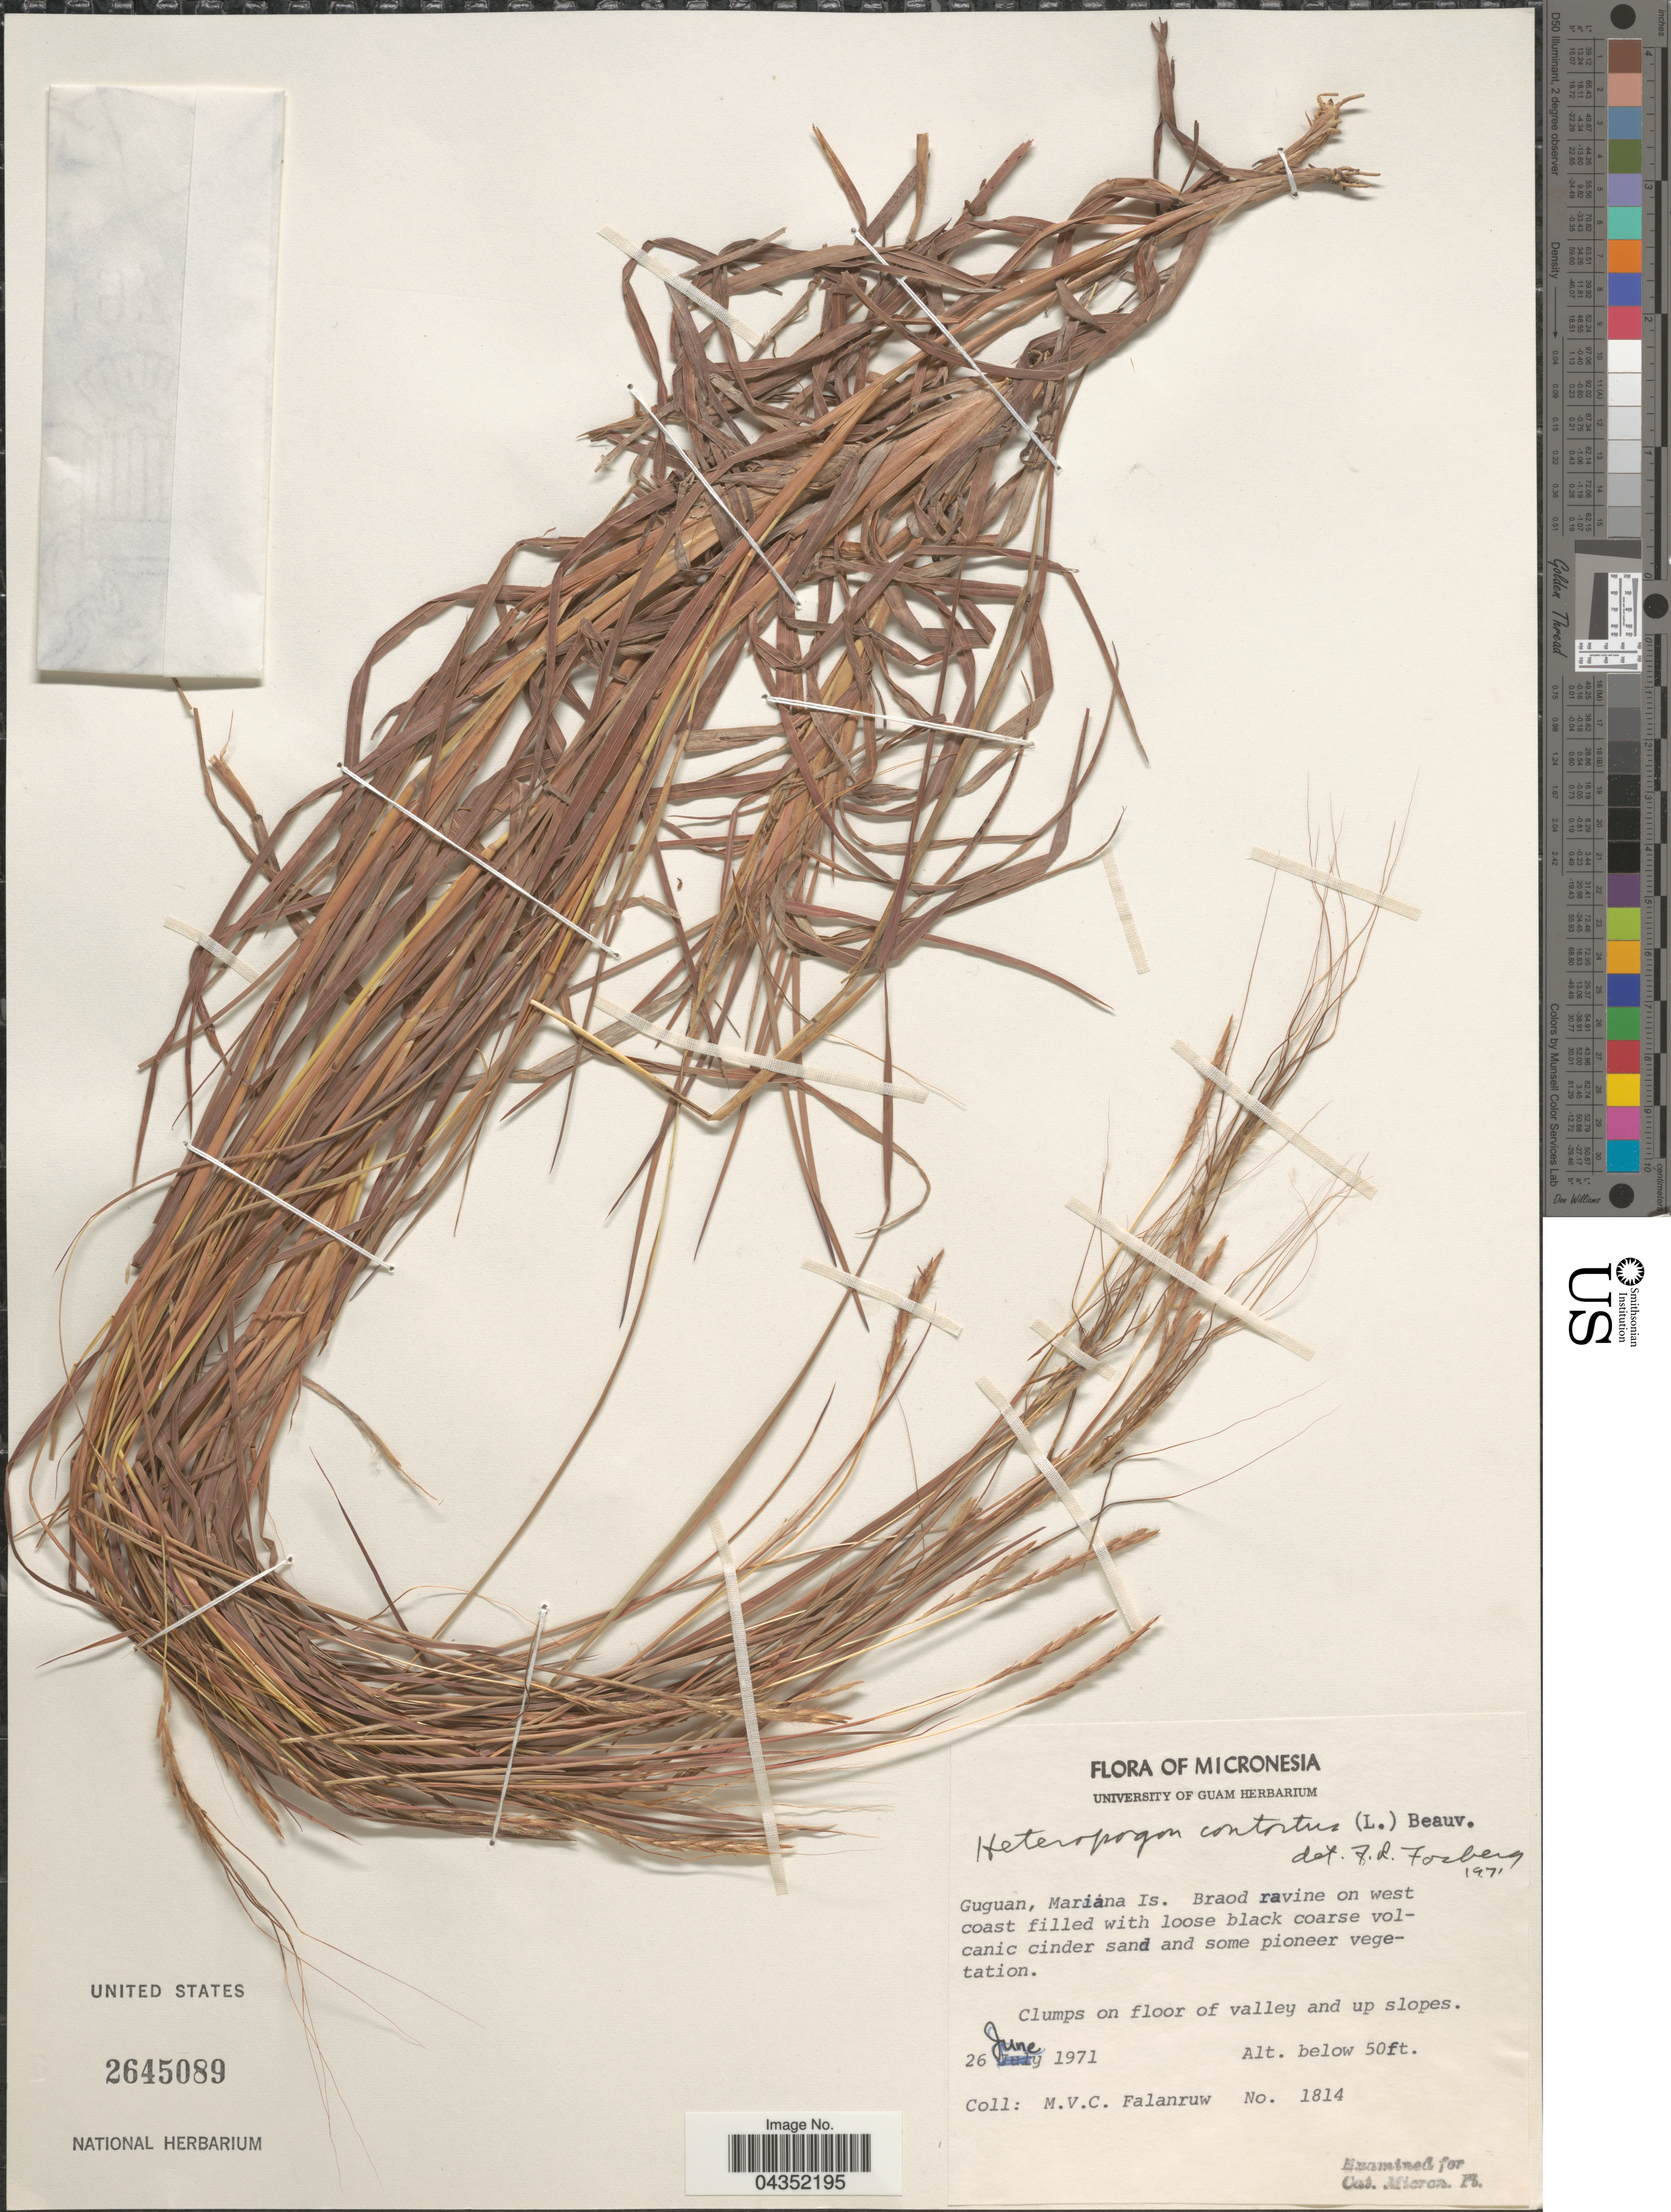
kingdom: Plantae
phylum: Tracheophyta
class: Liliopsida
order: Poales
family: Poaceae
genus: Heteropogon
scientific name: Heteropogon contortus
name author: (L.) P. Beauv. ex Roem. & Schult.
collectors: M. V. Falanruw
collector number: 1814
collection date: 1971-06-26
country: Northern Mariana Islands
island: Guguan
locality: Guguan, Mariana Is.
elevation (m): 15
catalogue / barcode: US 2645089